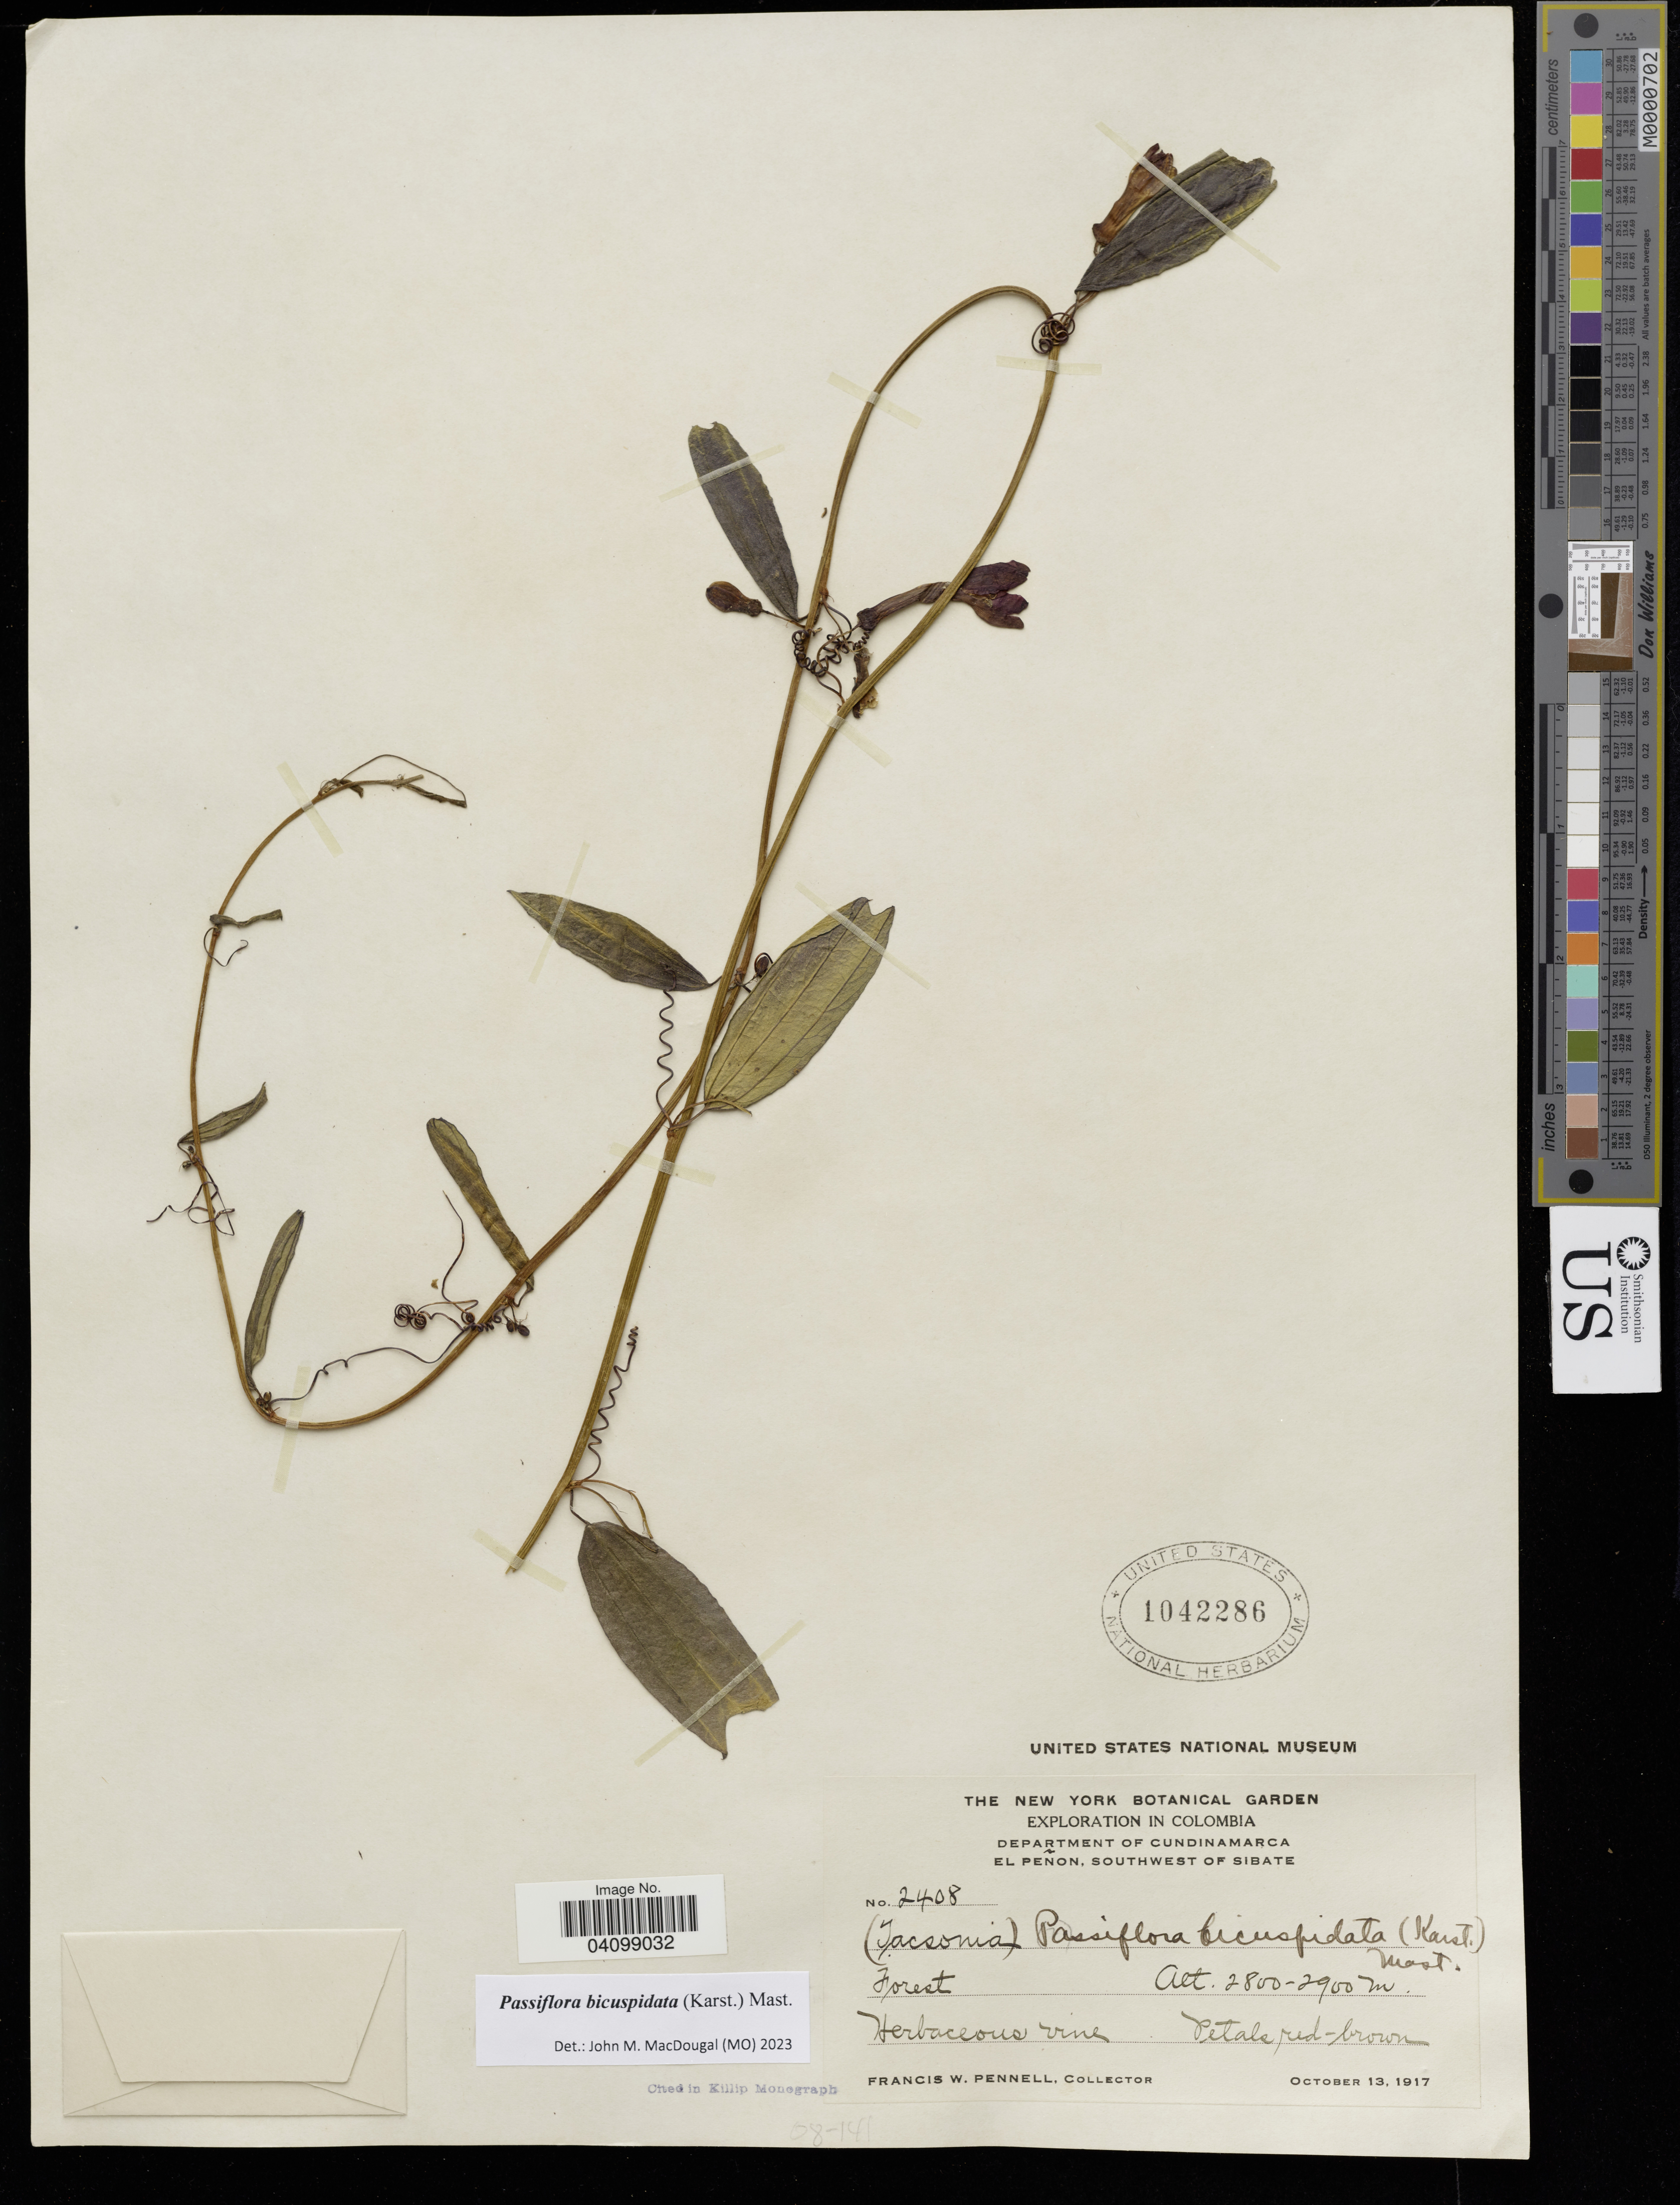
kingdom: Plantae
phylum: Tracheophyta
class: Magnoliopsida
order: Malpighiales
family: Passifloraceae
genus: Passiflora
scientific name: Passiflora bicuspidata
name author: (H. Karst.) Mast.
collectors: F. W. Pennell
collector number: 2408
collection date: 1917-10-13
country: Colombia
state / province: Cundinamarca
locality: El Peñon, Southwest of Sibate.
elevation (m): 2800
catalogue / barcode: US 1042286